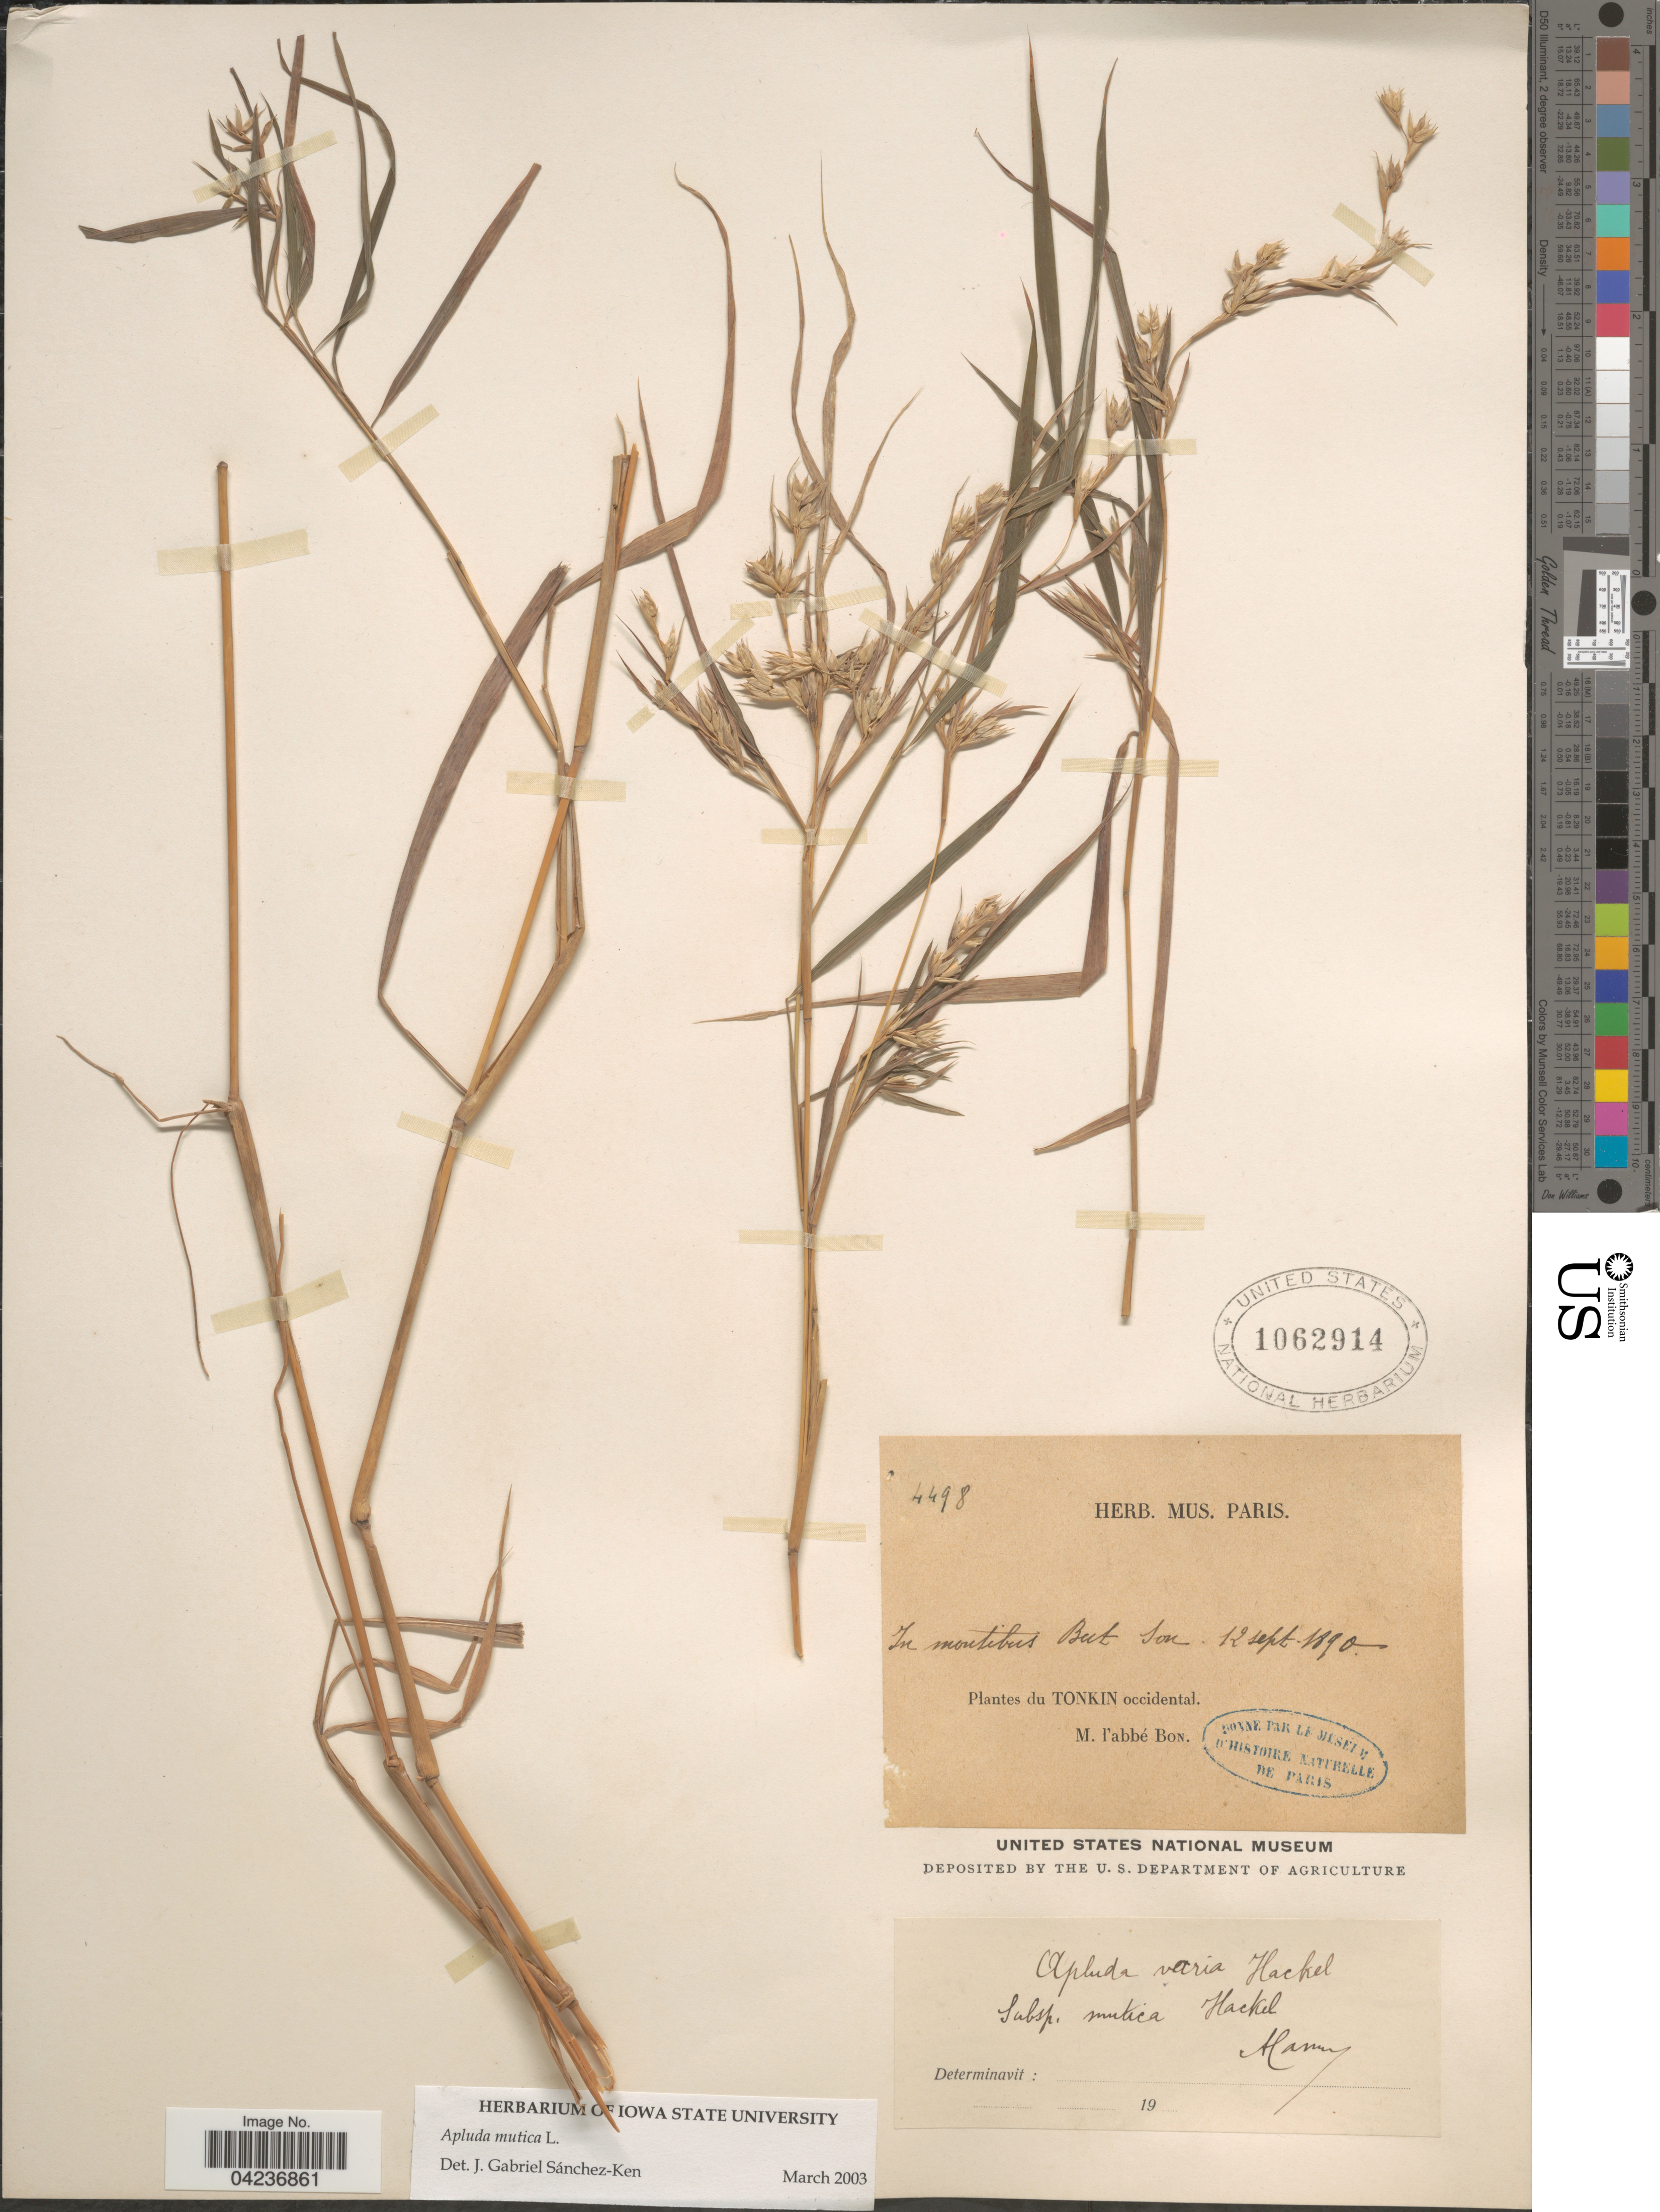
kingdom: Plantae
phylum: Tracheophyta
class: Liliopsida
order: Poales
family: Poaceae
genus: Apluda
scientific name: Apluda mutica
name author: L.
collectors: H. F. Bon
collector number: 4498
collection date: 1890-09-12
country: Vietnam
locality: In montibus But Son. Tonkin occidental.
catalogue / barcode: US 1062914